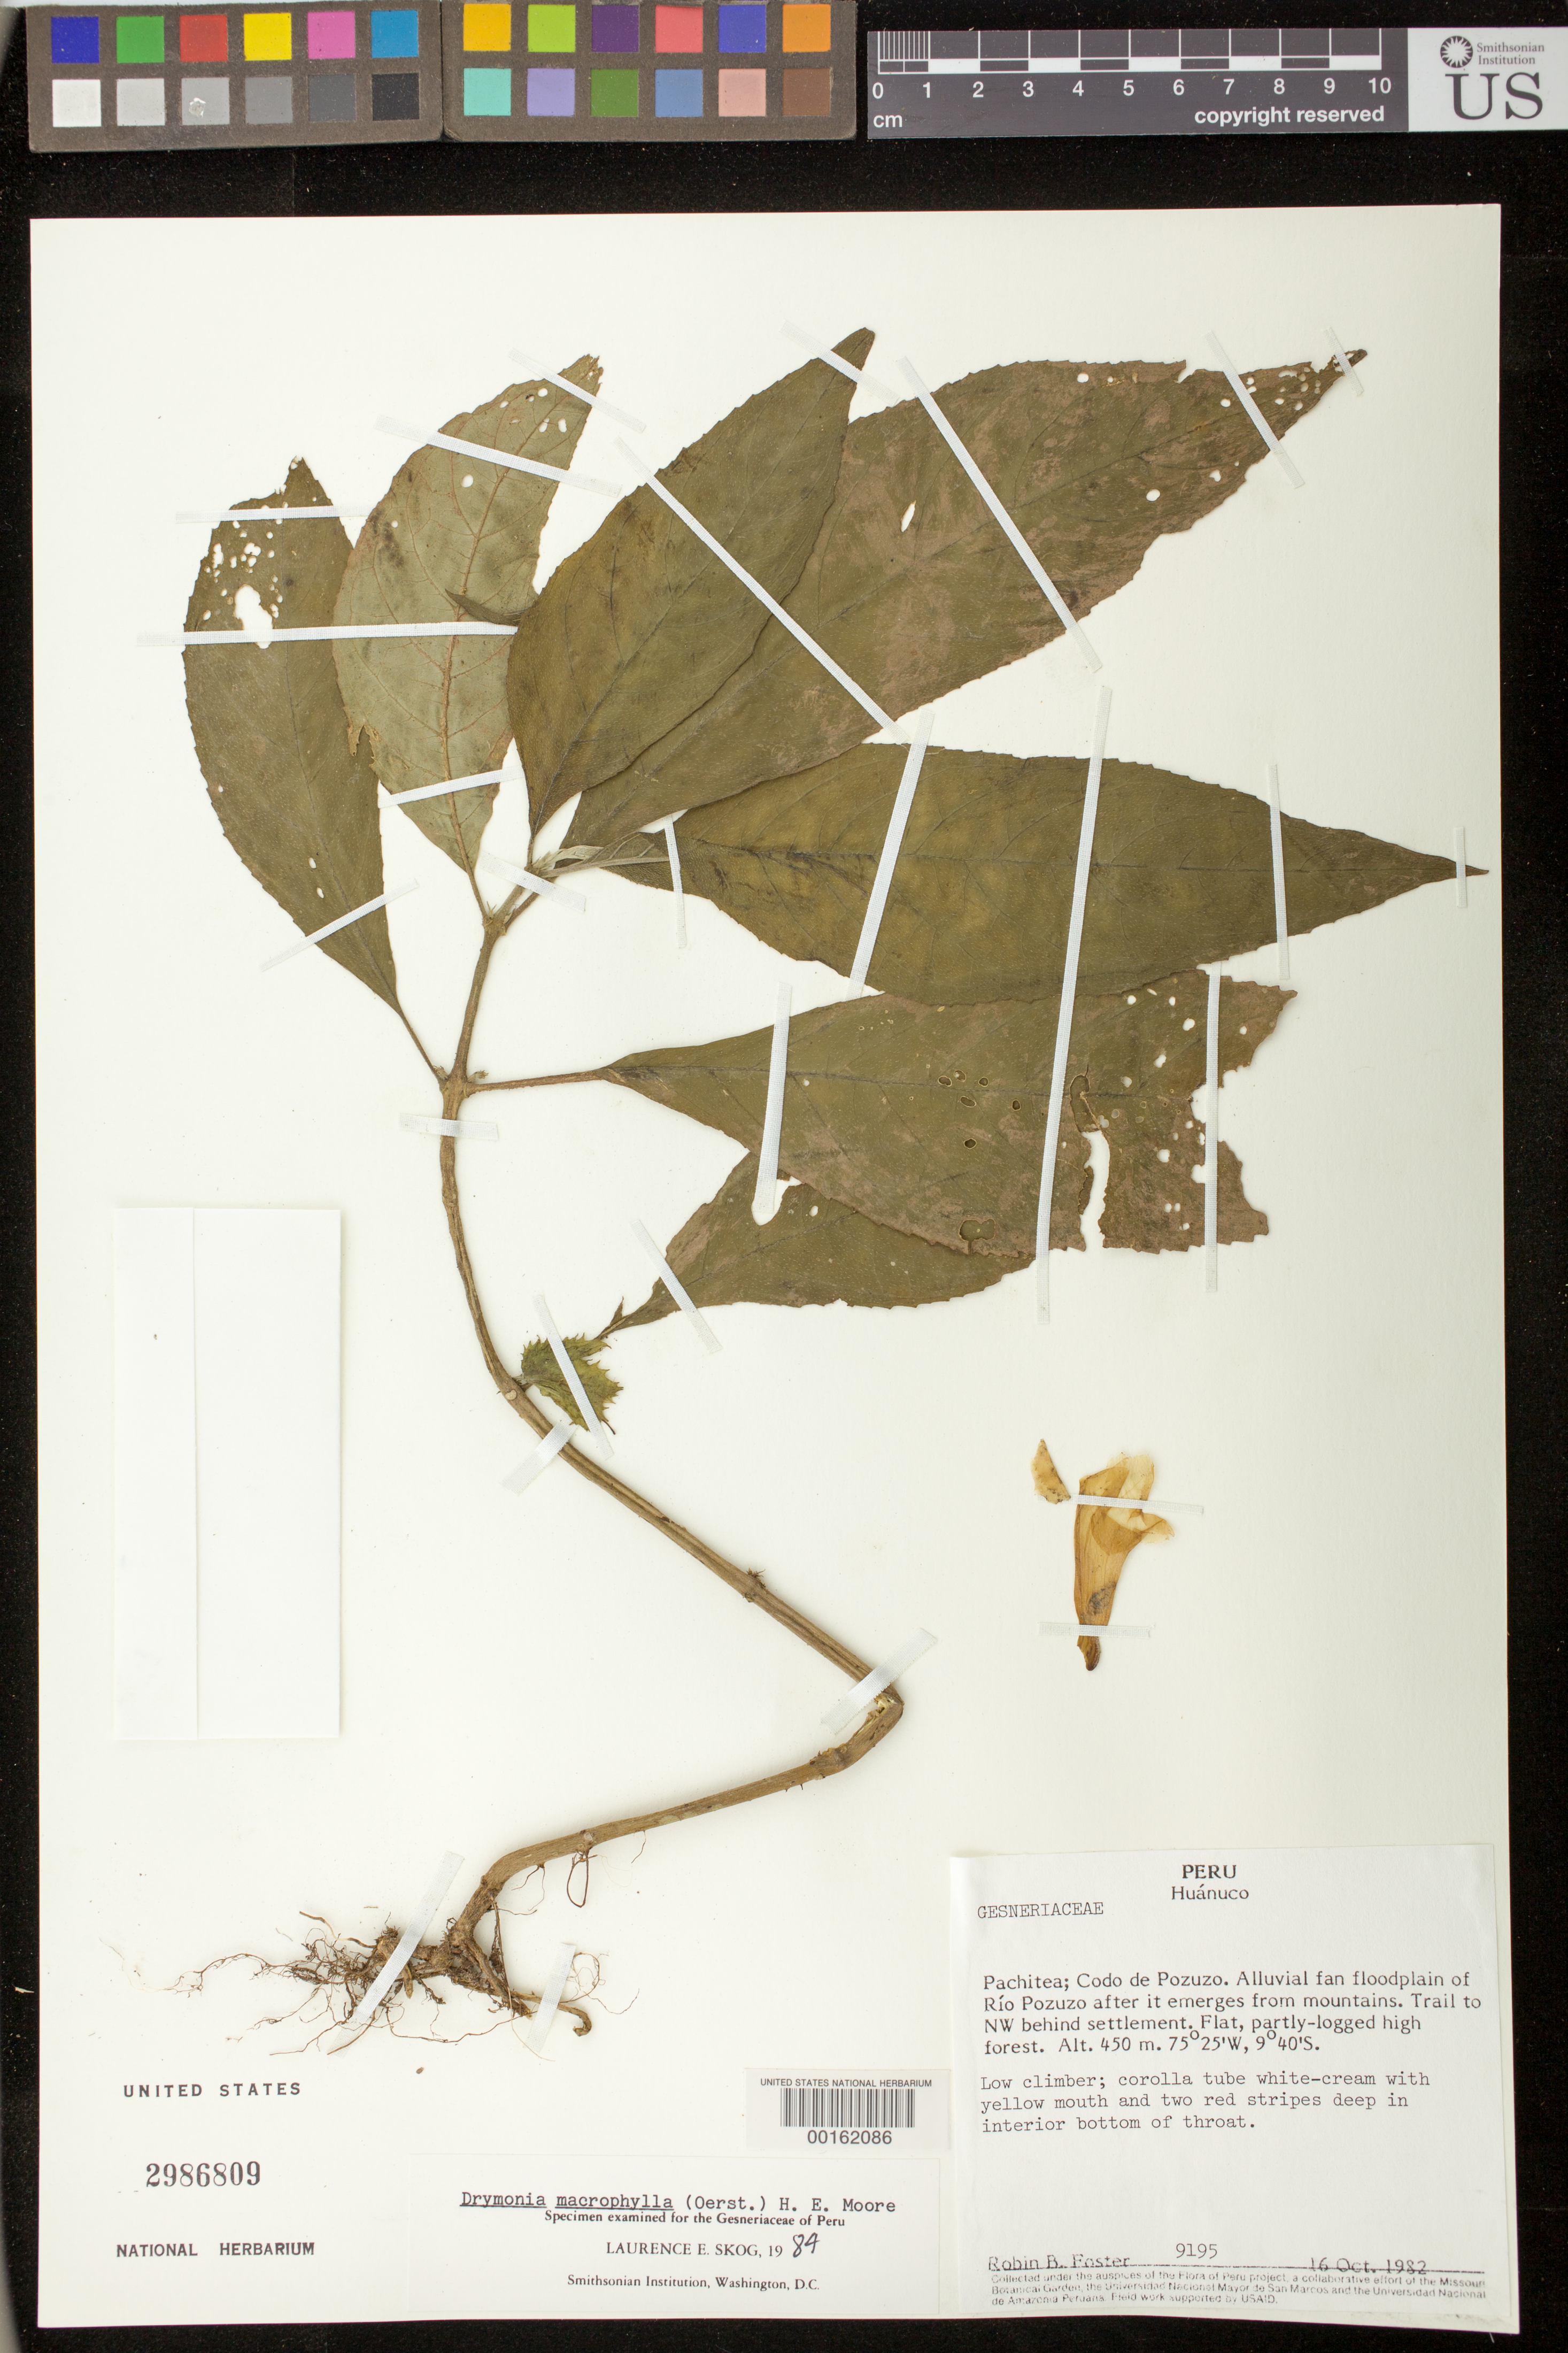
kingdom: Plantae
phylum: Tracheophyta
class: Magnoliopsida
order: Lamiales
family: Gesneriaceae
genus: Drymonia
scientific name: Drymonia macrophylla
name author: (Oerst.) H.E. Moore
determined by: Skog, Laurence E.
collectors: R. B. Foster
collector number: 9195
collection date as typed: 16 Oct 1982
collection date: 1982-10-16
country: Peru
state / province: Huánuco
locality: Pachitea; Codo de Pozuzo, alluvial fan floodplain of Río Pozuzo after it emerges from mountains, trail to NW behind settlement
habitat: Flat, partly-logged high forest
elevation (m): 450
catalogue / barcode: US 2986809